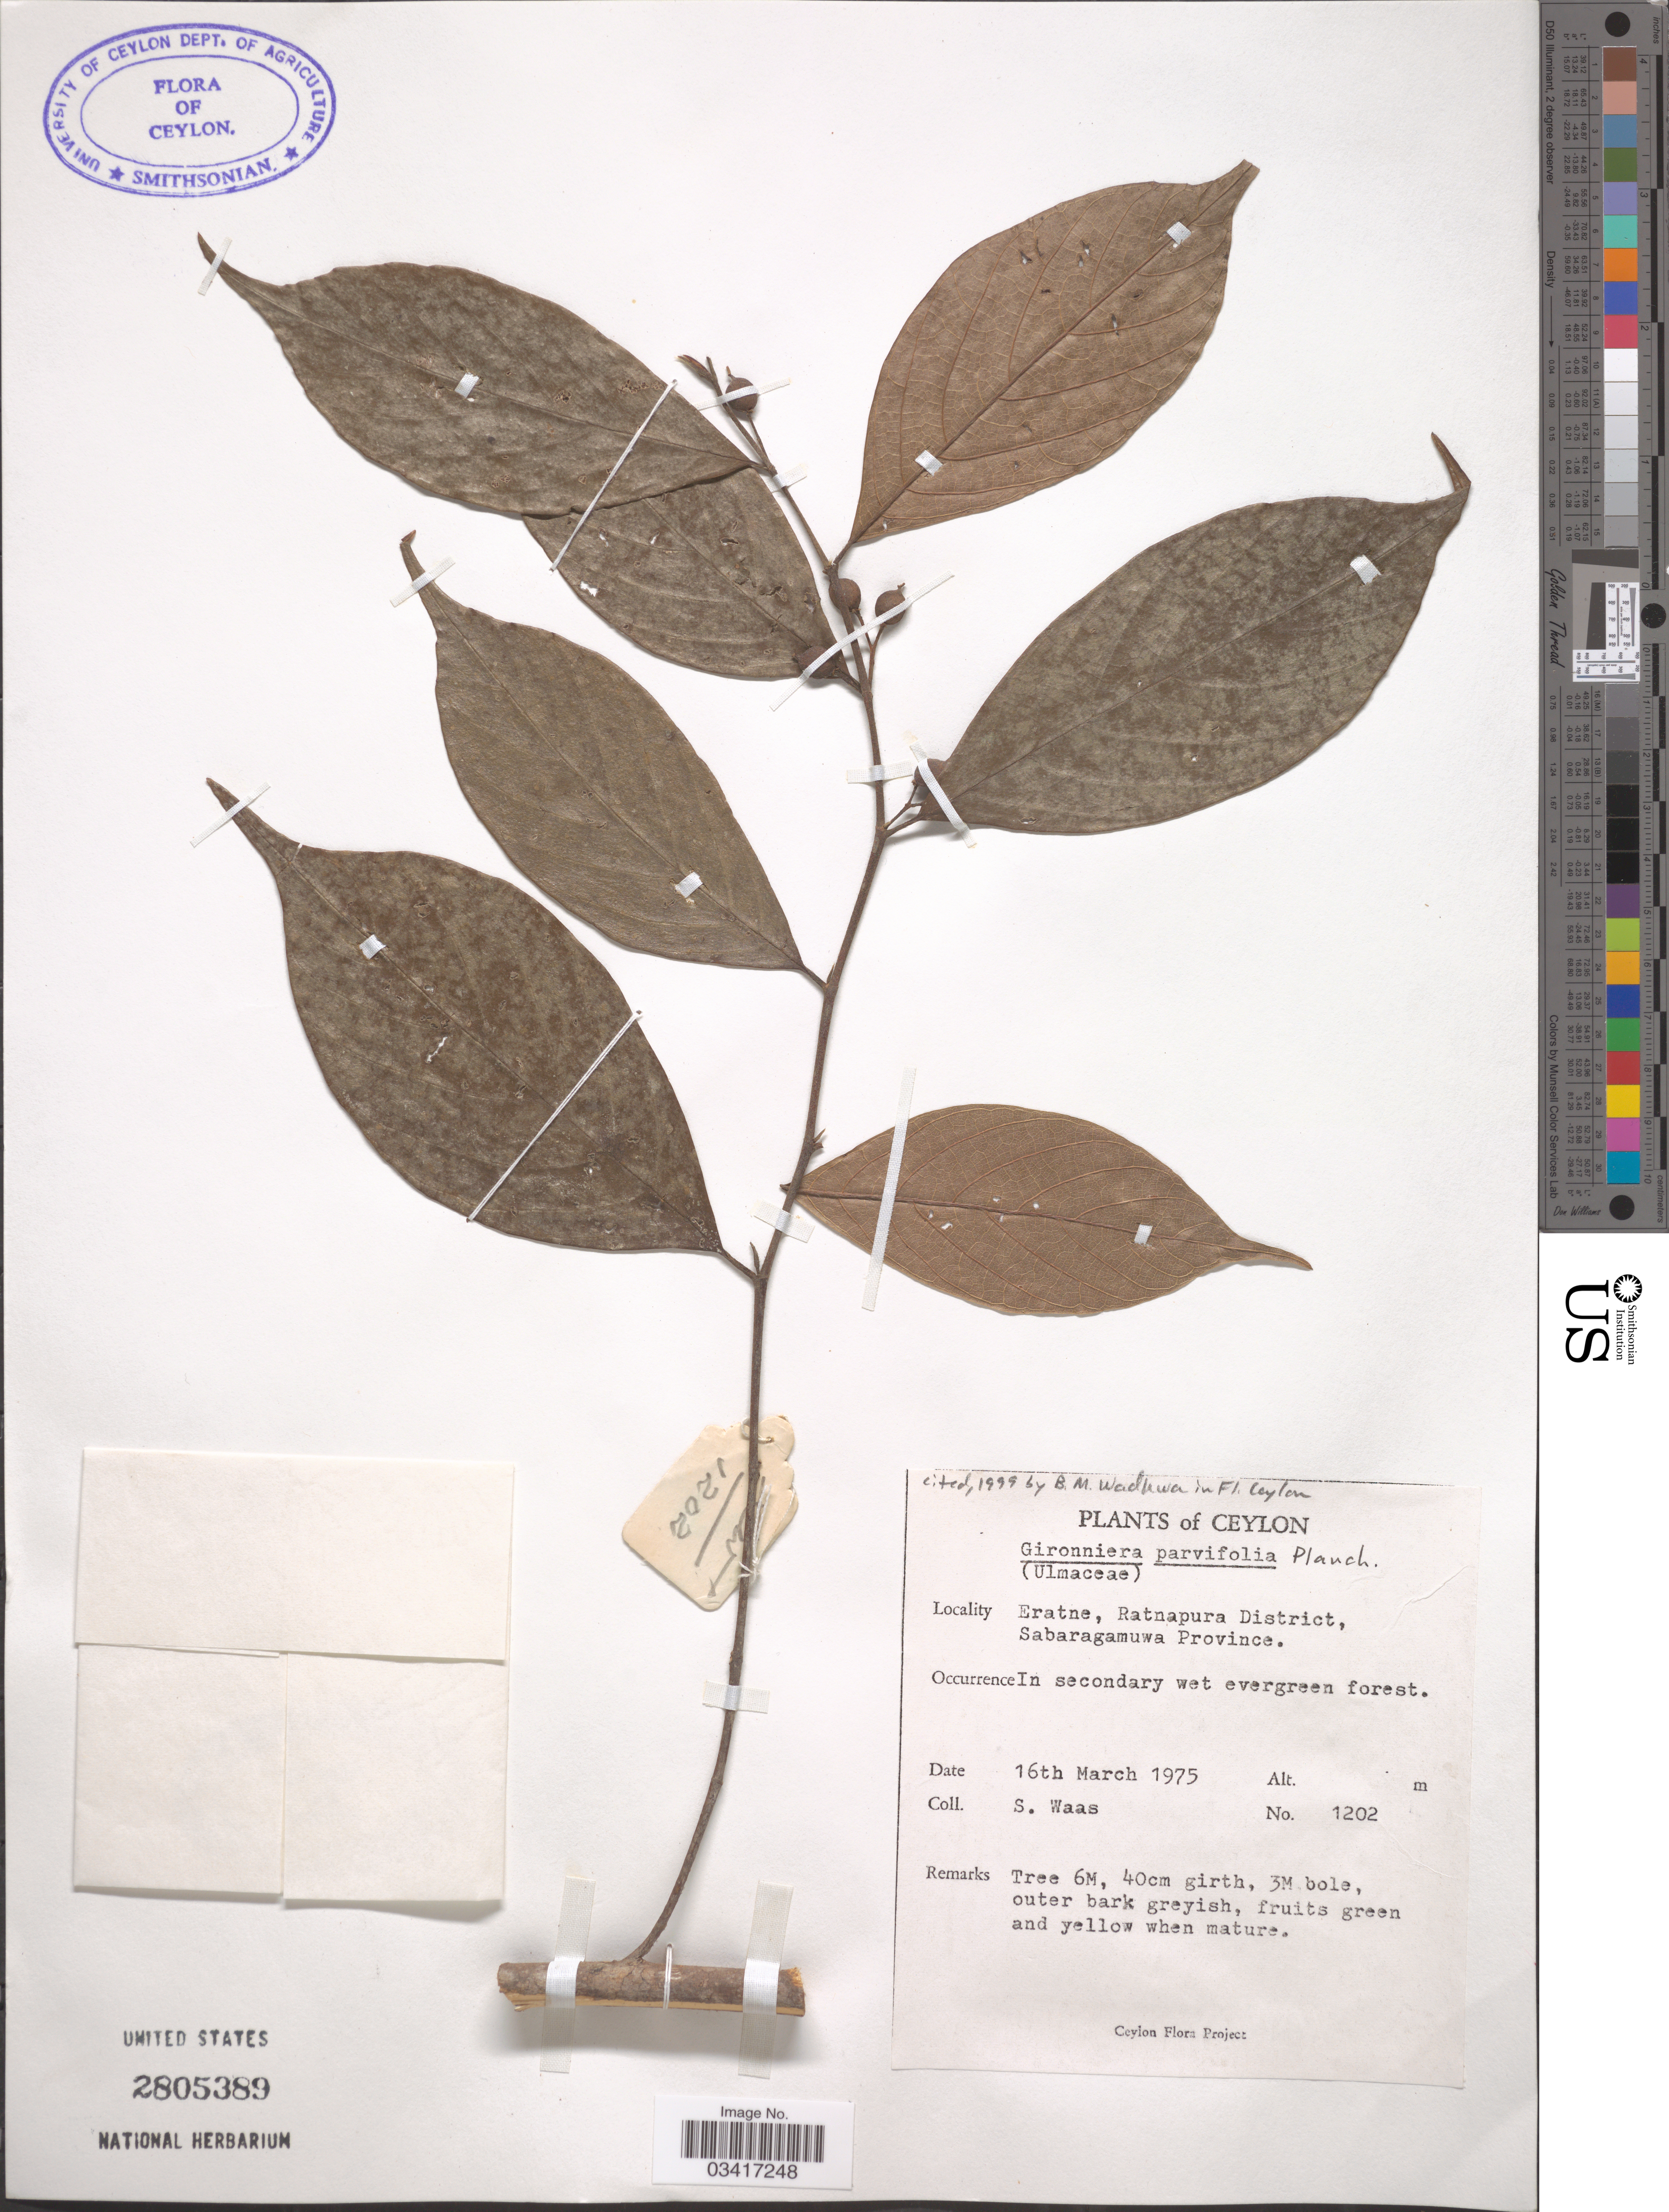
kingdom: Plantae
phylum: Tracheophyta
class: Magnoliopsida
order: Rosales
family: Cannabaceae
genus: Gironniera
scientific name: Gironniera parvifolia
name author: Planch.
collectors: S. Waas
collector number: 1202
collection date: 1975-03-16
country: Sri Lanka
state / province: Sabaragamuwa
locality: Ceylon. Eratne, Ratnapura District.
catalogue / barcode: US 2805389